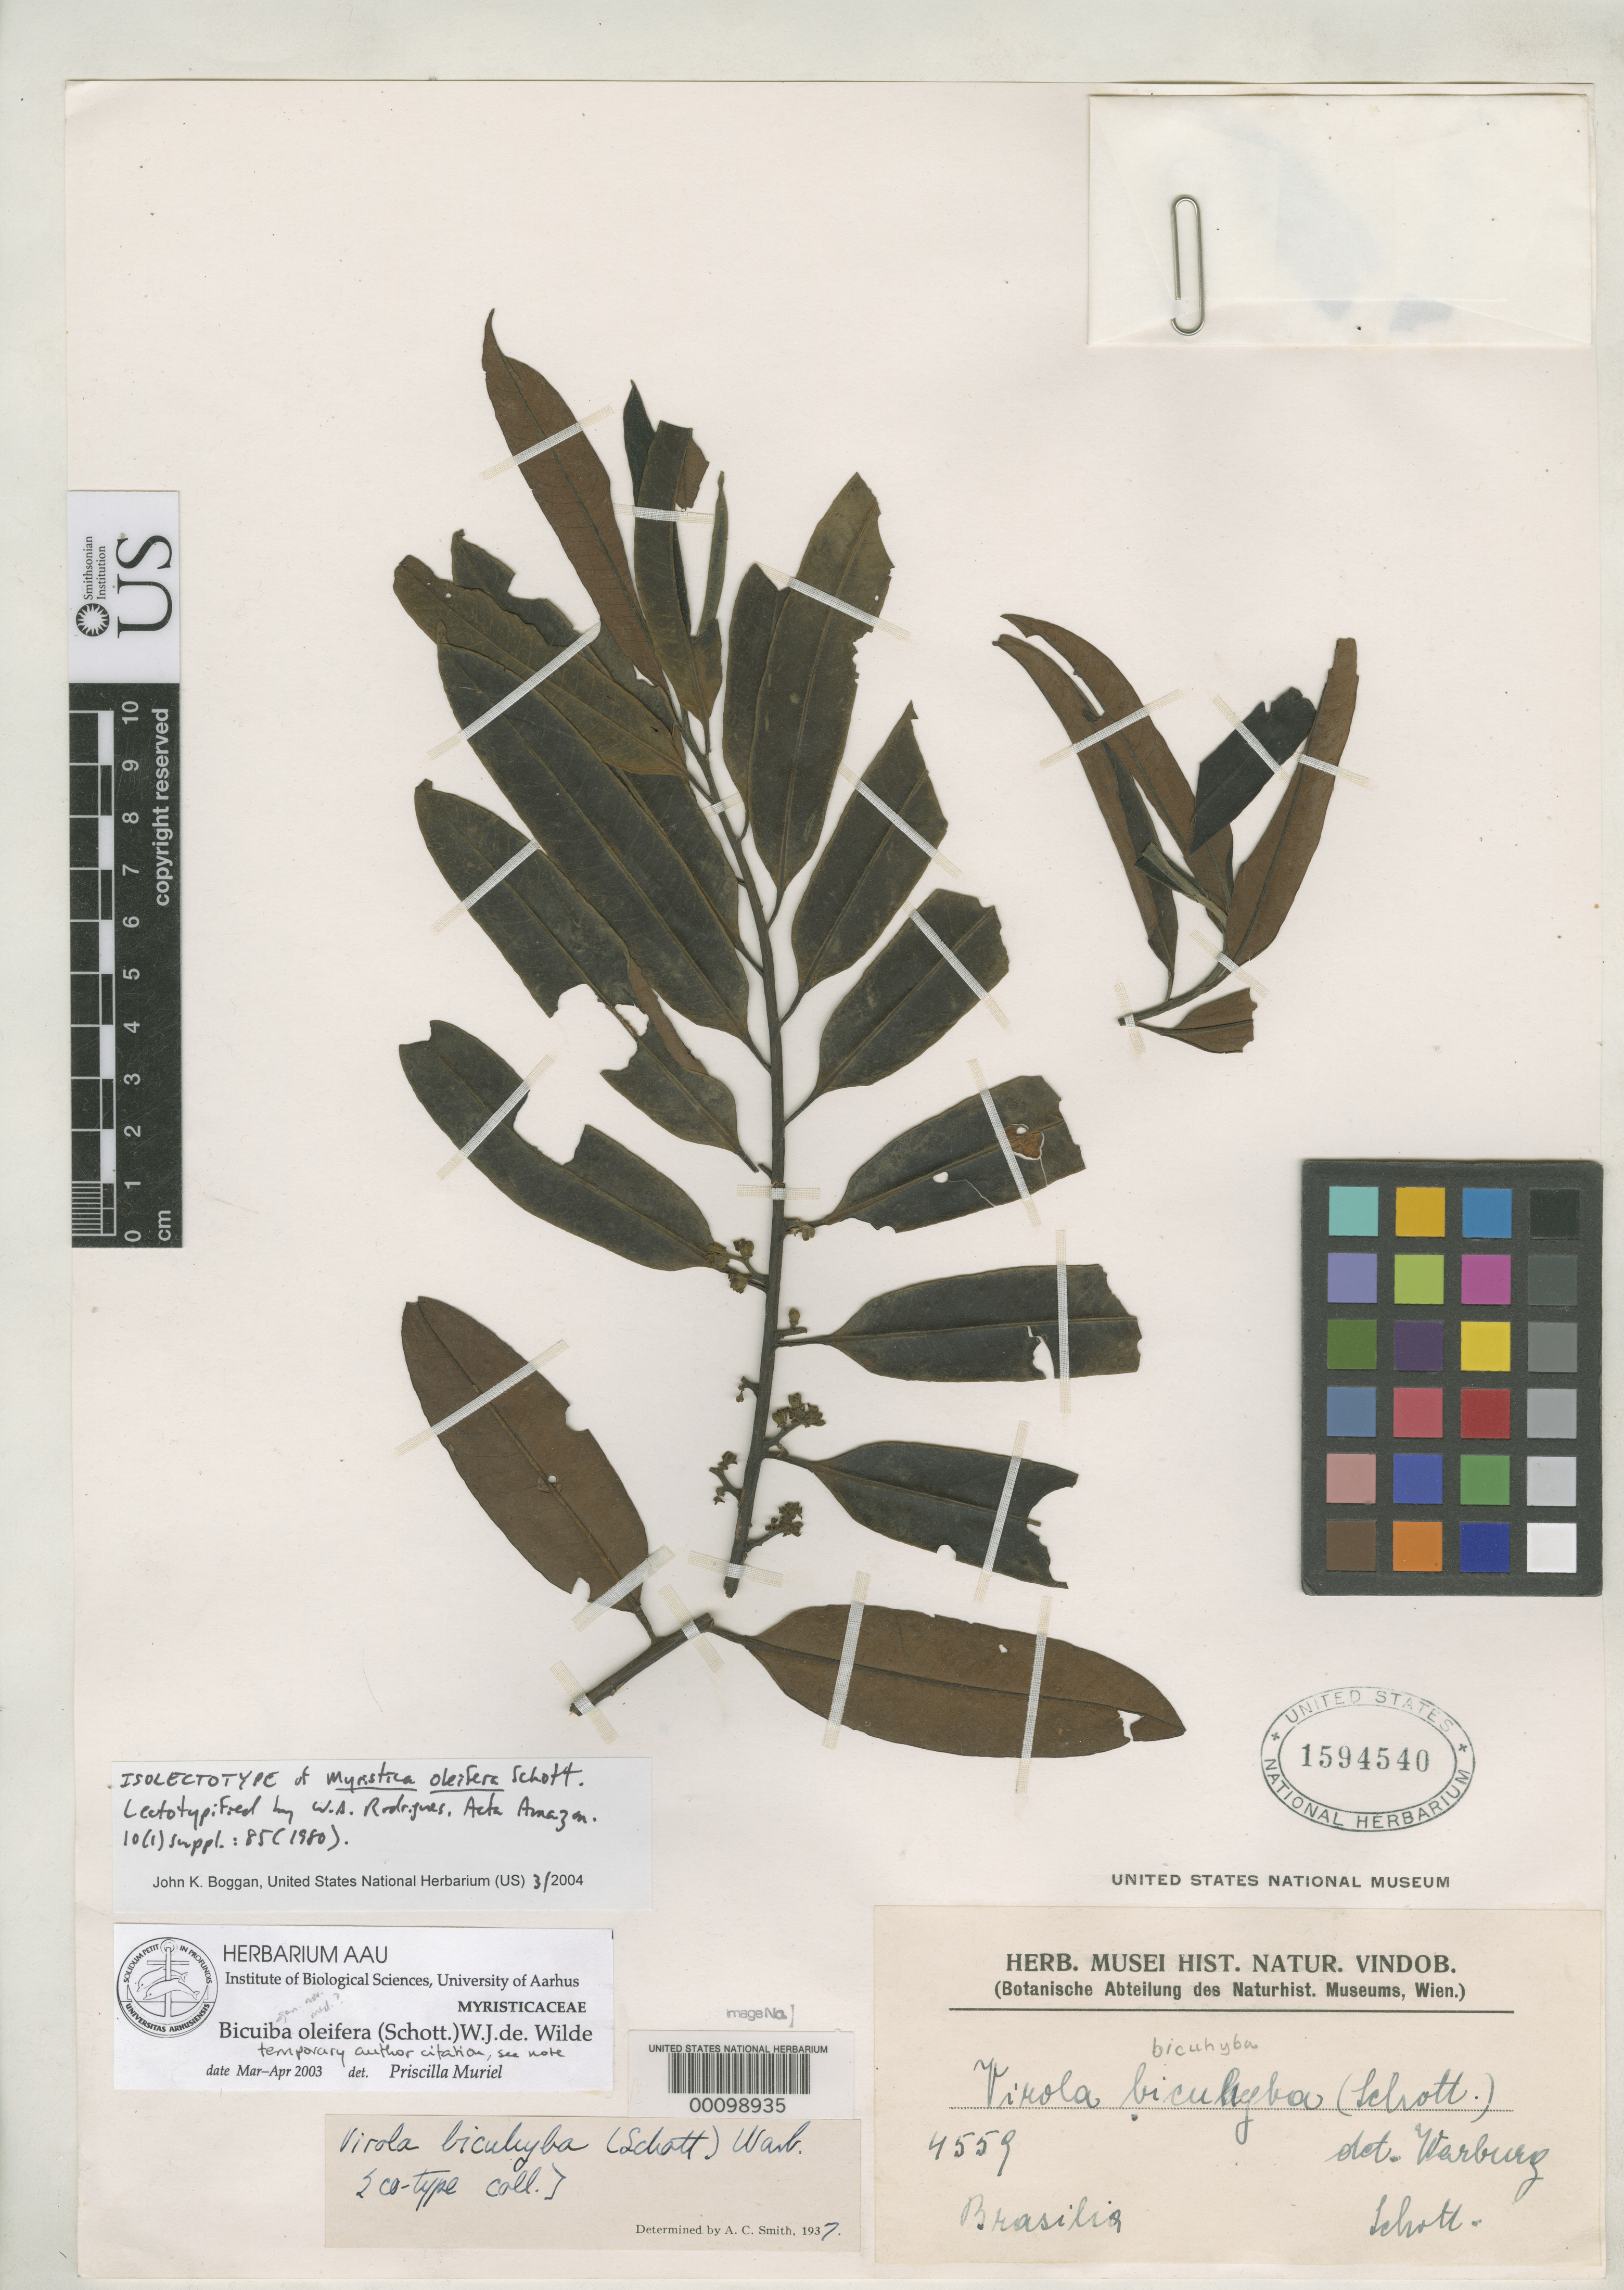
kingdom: Plantae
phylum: Tracheophyta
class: Magnoliopsida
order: Magnoliales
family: Myristicaceae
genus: Myristica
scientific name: Myristica oleifera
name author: Schott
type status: Isolectotype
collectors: H. W. Schott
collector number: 4559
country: Brazil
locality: "Brasilia".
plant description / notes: Cited 1938 by A.C. Smith, Brittonia 2(5): 488-489. Annotated by P. Muriel (2003) as "Bicuiba oleifera (Schott) W.J. de Wilde temporary author citation"; Also an isolectotype of Myristica bicuhyba Schott.; Cited 1938 by A.C. Smith, Brittonia 2(5): 488-489. Annotated by P. Muriel (2003) as "Bicuiba oleifera (Schott) W.J. de Wilde temporary author citation" (ined.?); Also an isolectotype of Myristica oleifera Schott.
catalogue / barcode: US 1594540